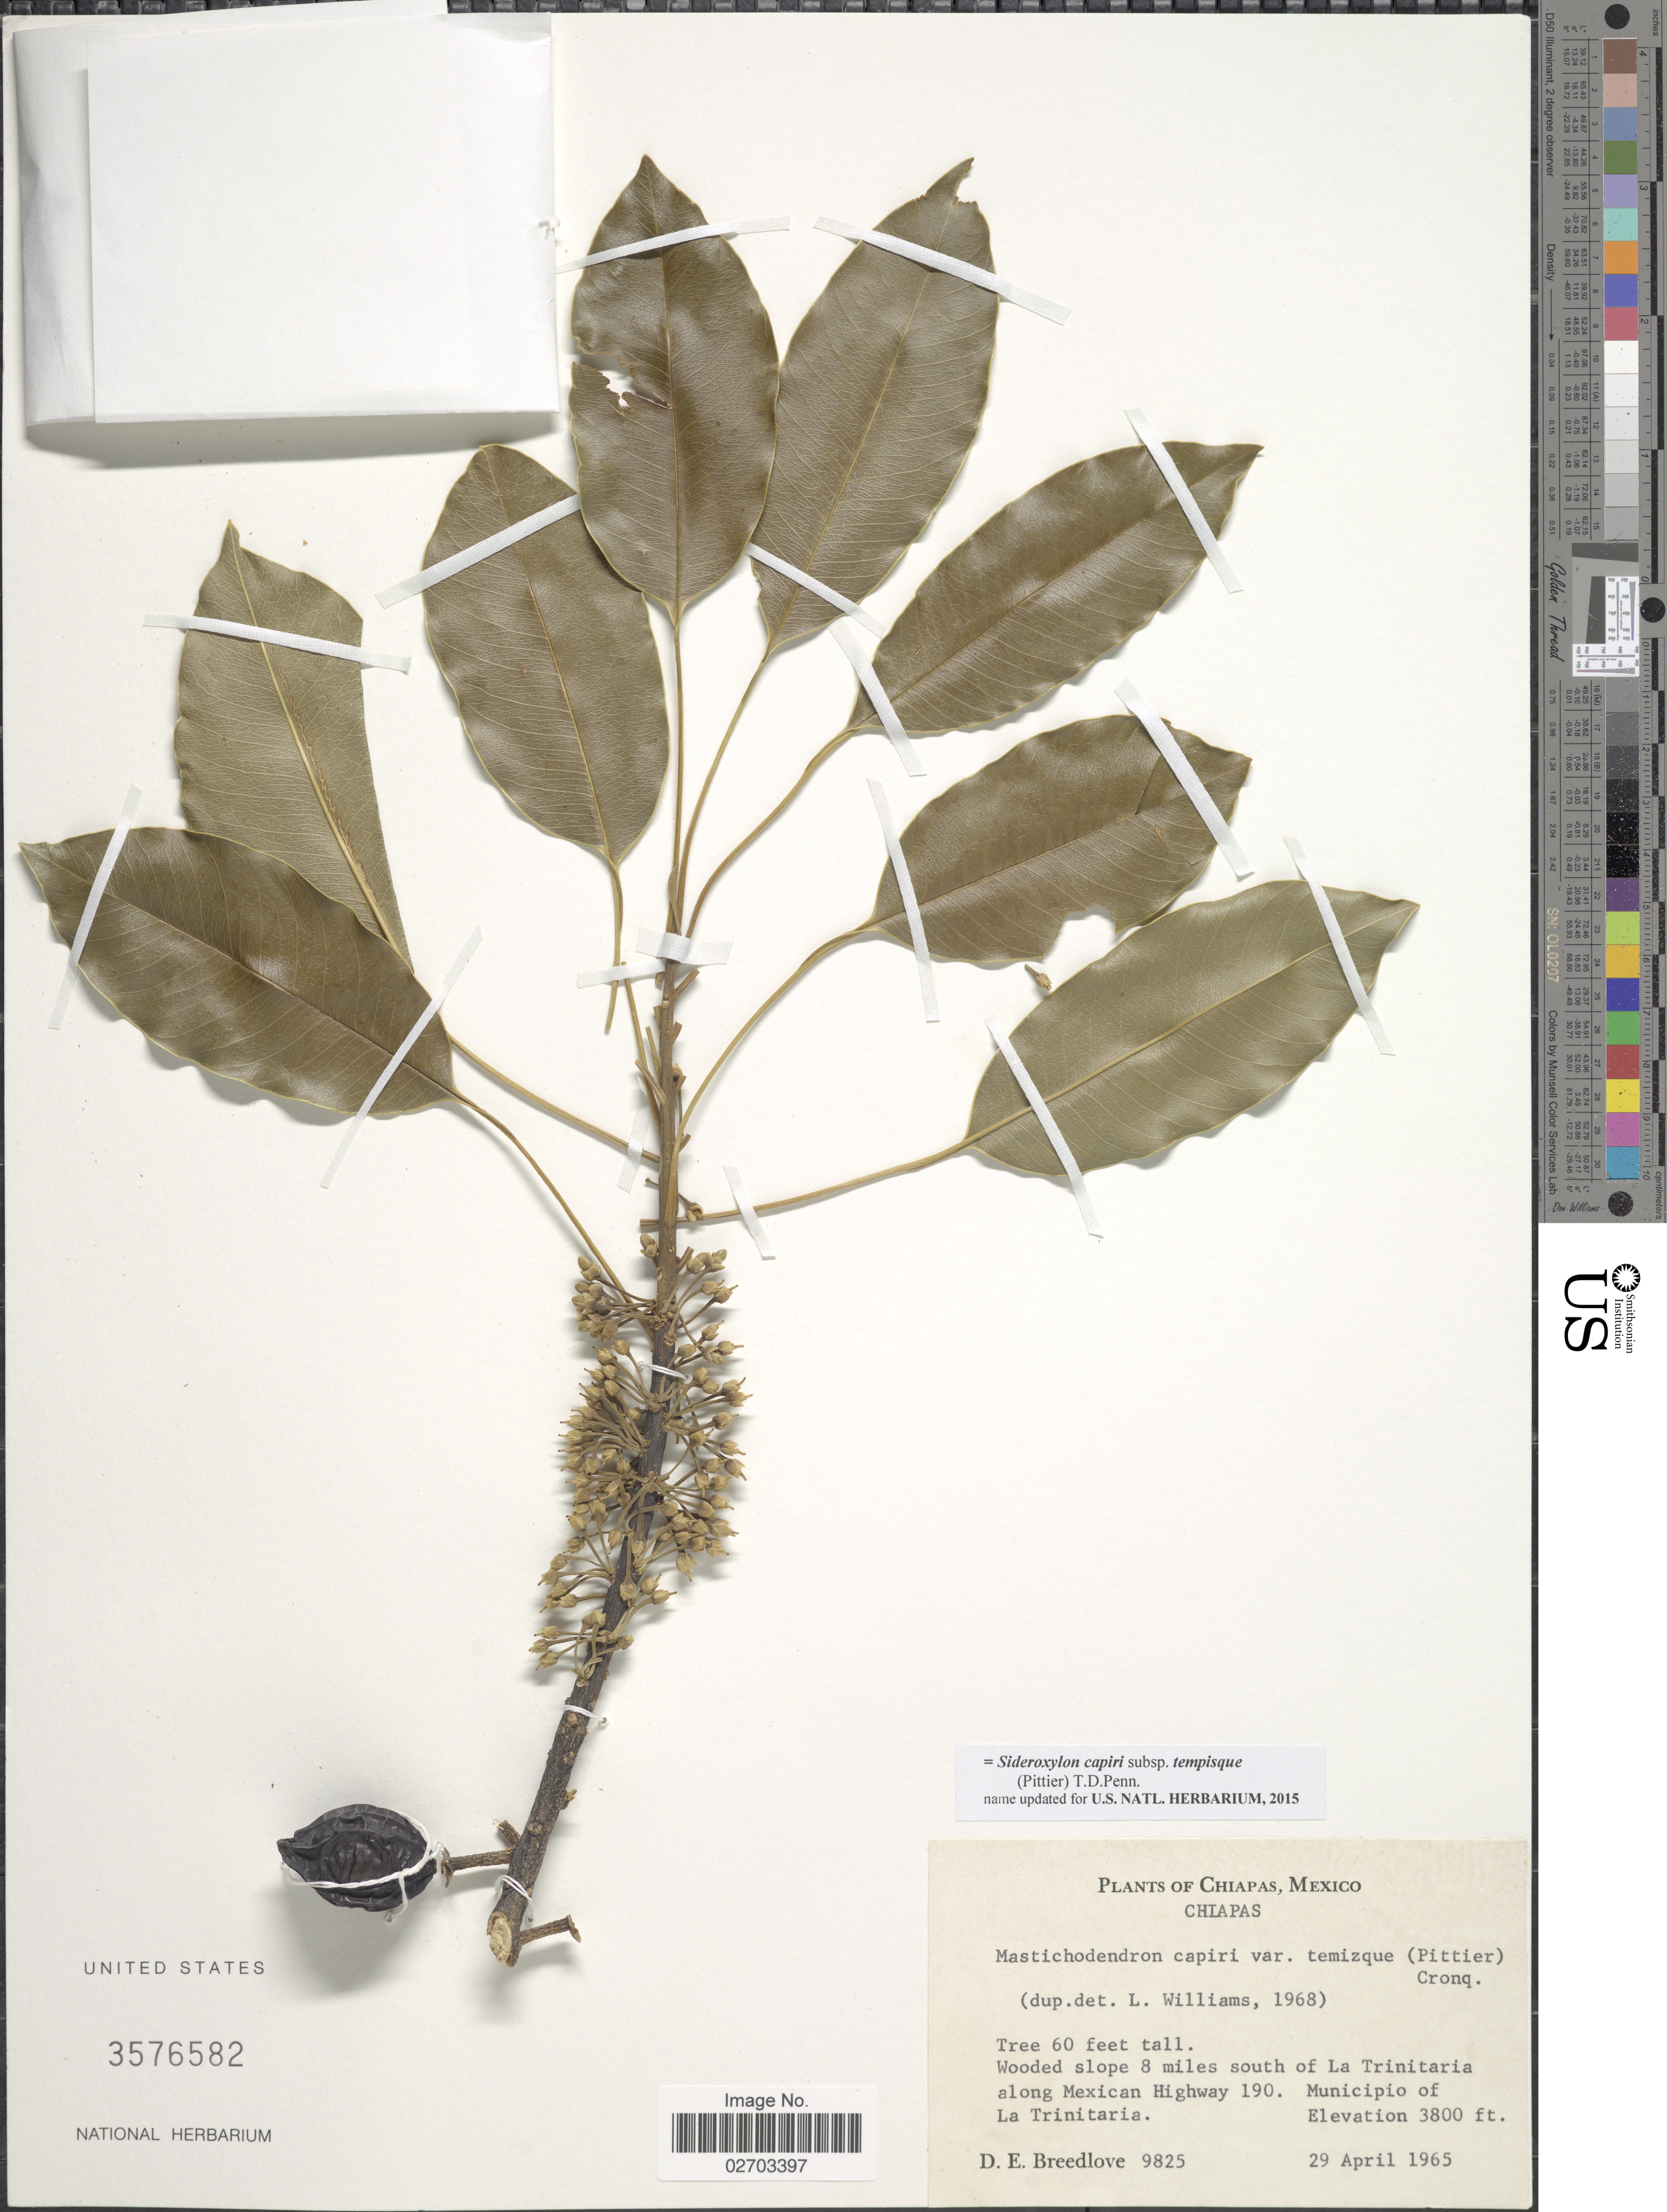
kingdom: Plantae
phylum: Tracheophyta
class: Magnoliopsida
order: Ericales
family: Sapotaceae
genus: Sideroxylon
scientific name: Sideroxylon capiri subsp. tempisque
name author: (Pittier) T.D. Penn.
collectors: D. E. Breedlove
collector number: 9825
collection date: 1965-04-29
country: Mexico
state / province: Chiapas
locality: Wooded slope 8 miles south of La Trinitaria along Mexican Highway 190. Municipio of La Trinitaria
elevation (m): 1158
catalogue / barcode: US 3576582